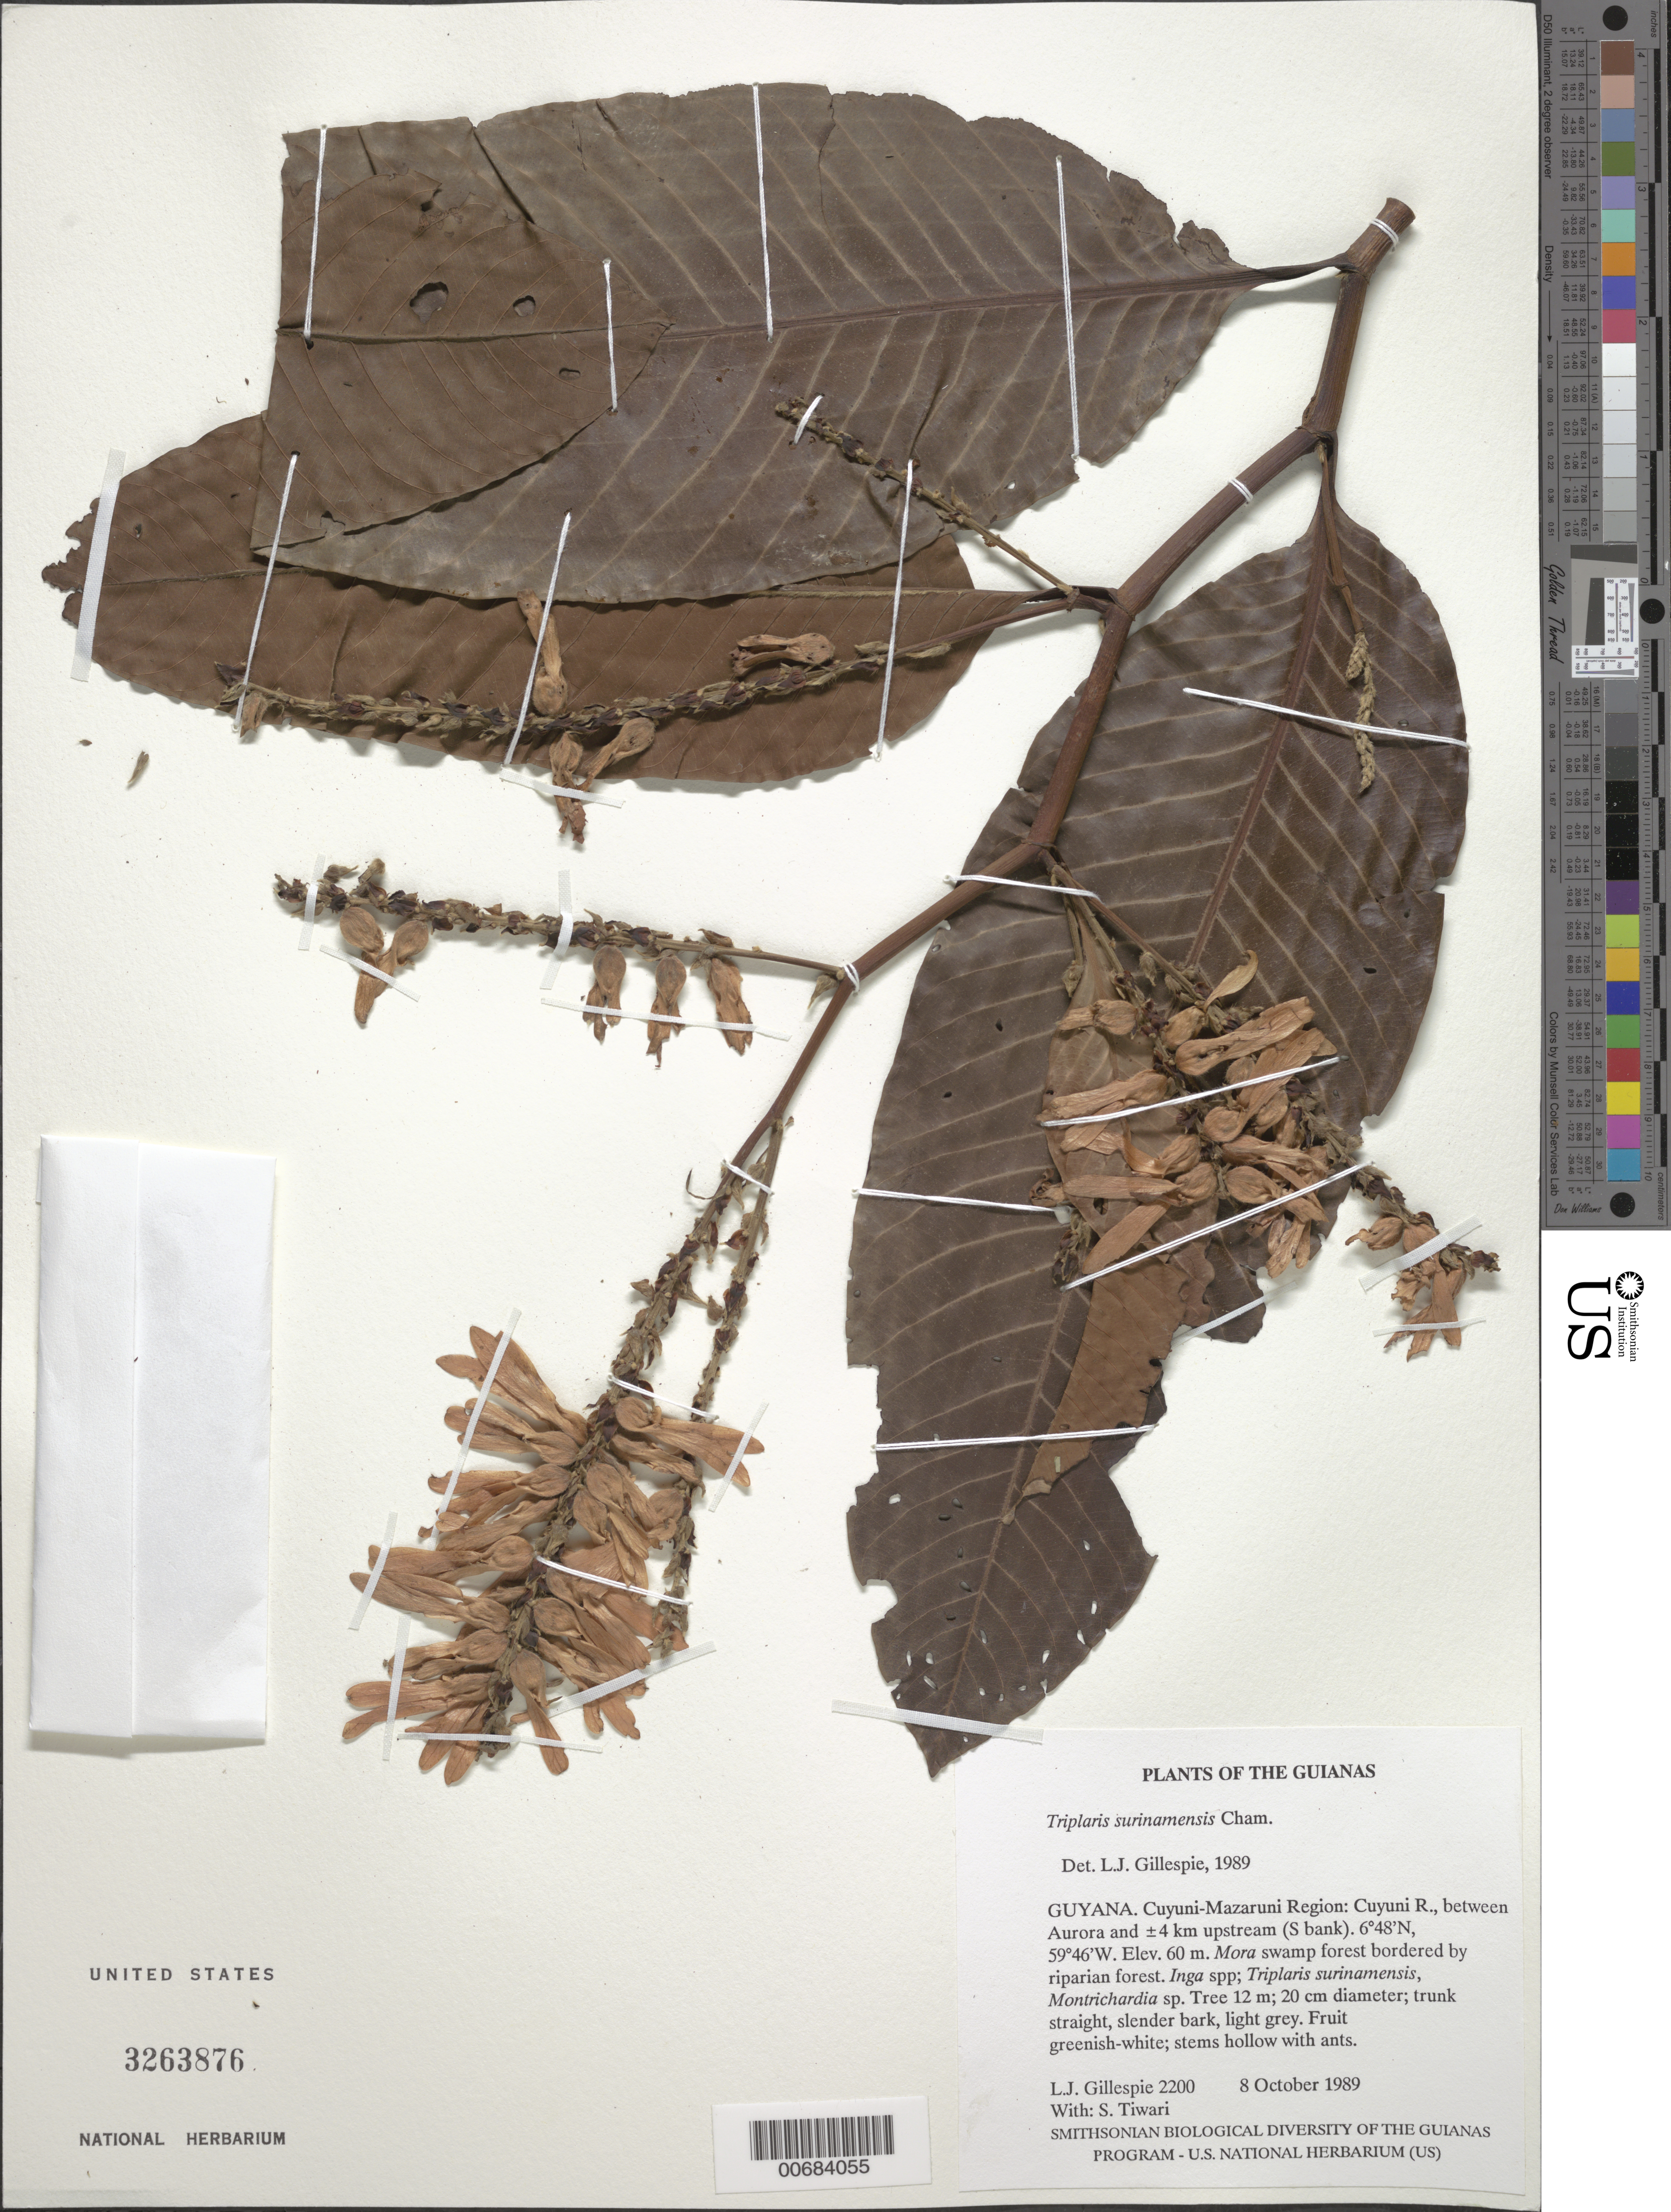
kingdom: Plantae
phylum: Tracheophyta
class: Magnoliopsida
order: Caryophyllales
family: Polygonaceae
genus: Triplaris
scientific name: Triplaris surinamensis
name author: Cham.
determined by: Gillespie, L. J.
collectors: L. J. Gillespie & S. Tiwari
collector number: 2200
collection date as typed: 8 October 1989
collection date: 1989-10-08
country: Guyana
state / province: Cuyuni-Mazaruni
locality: Cuyuni R., between Aurora and ±4 km upstream (S bank)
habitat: Mora swamp forest bordered by riparian forest. Inga spp; Triplaris surinamensis, Montrichardia sp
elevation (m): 60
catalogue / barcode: US 3263876